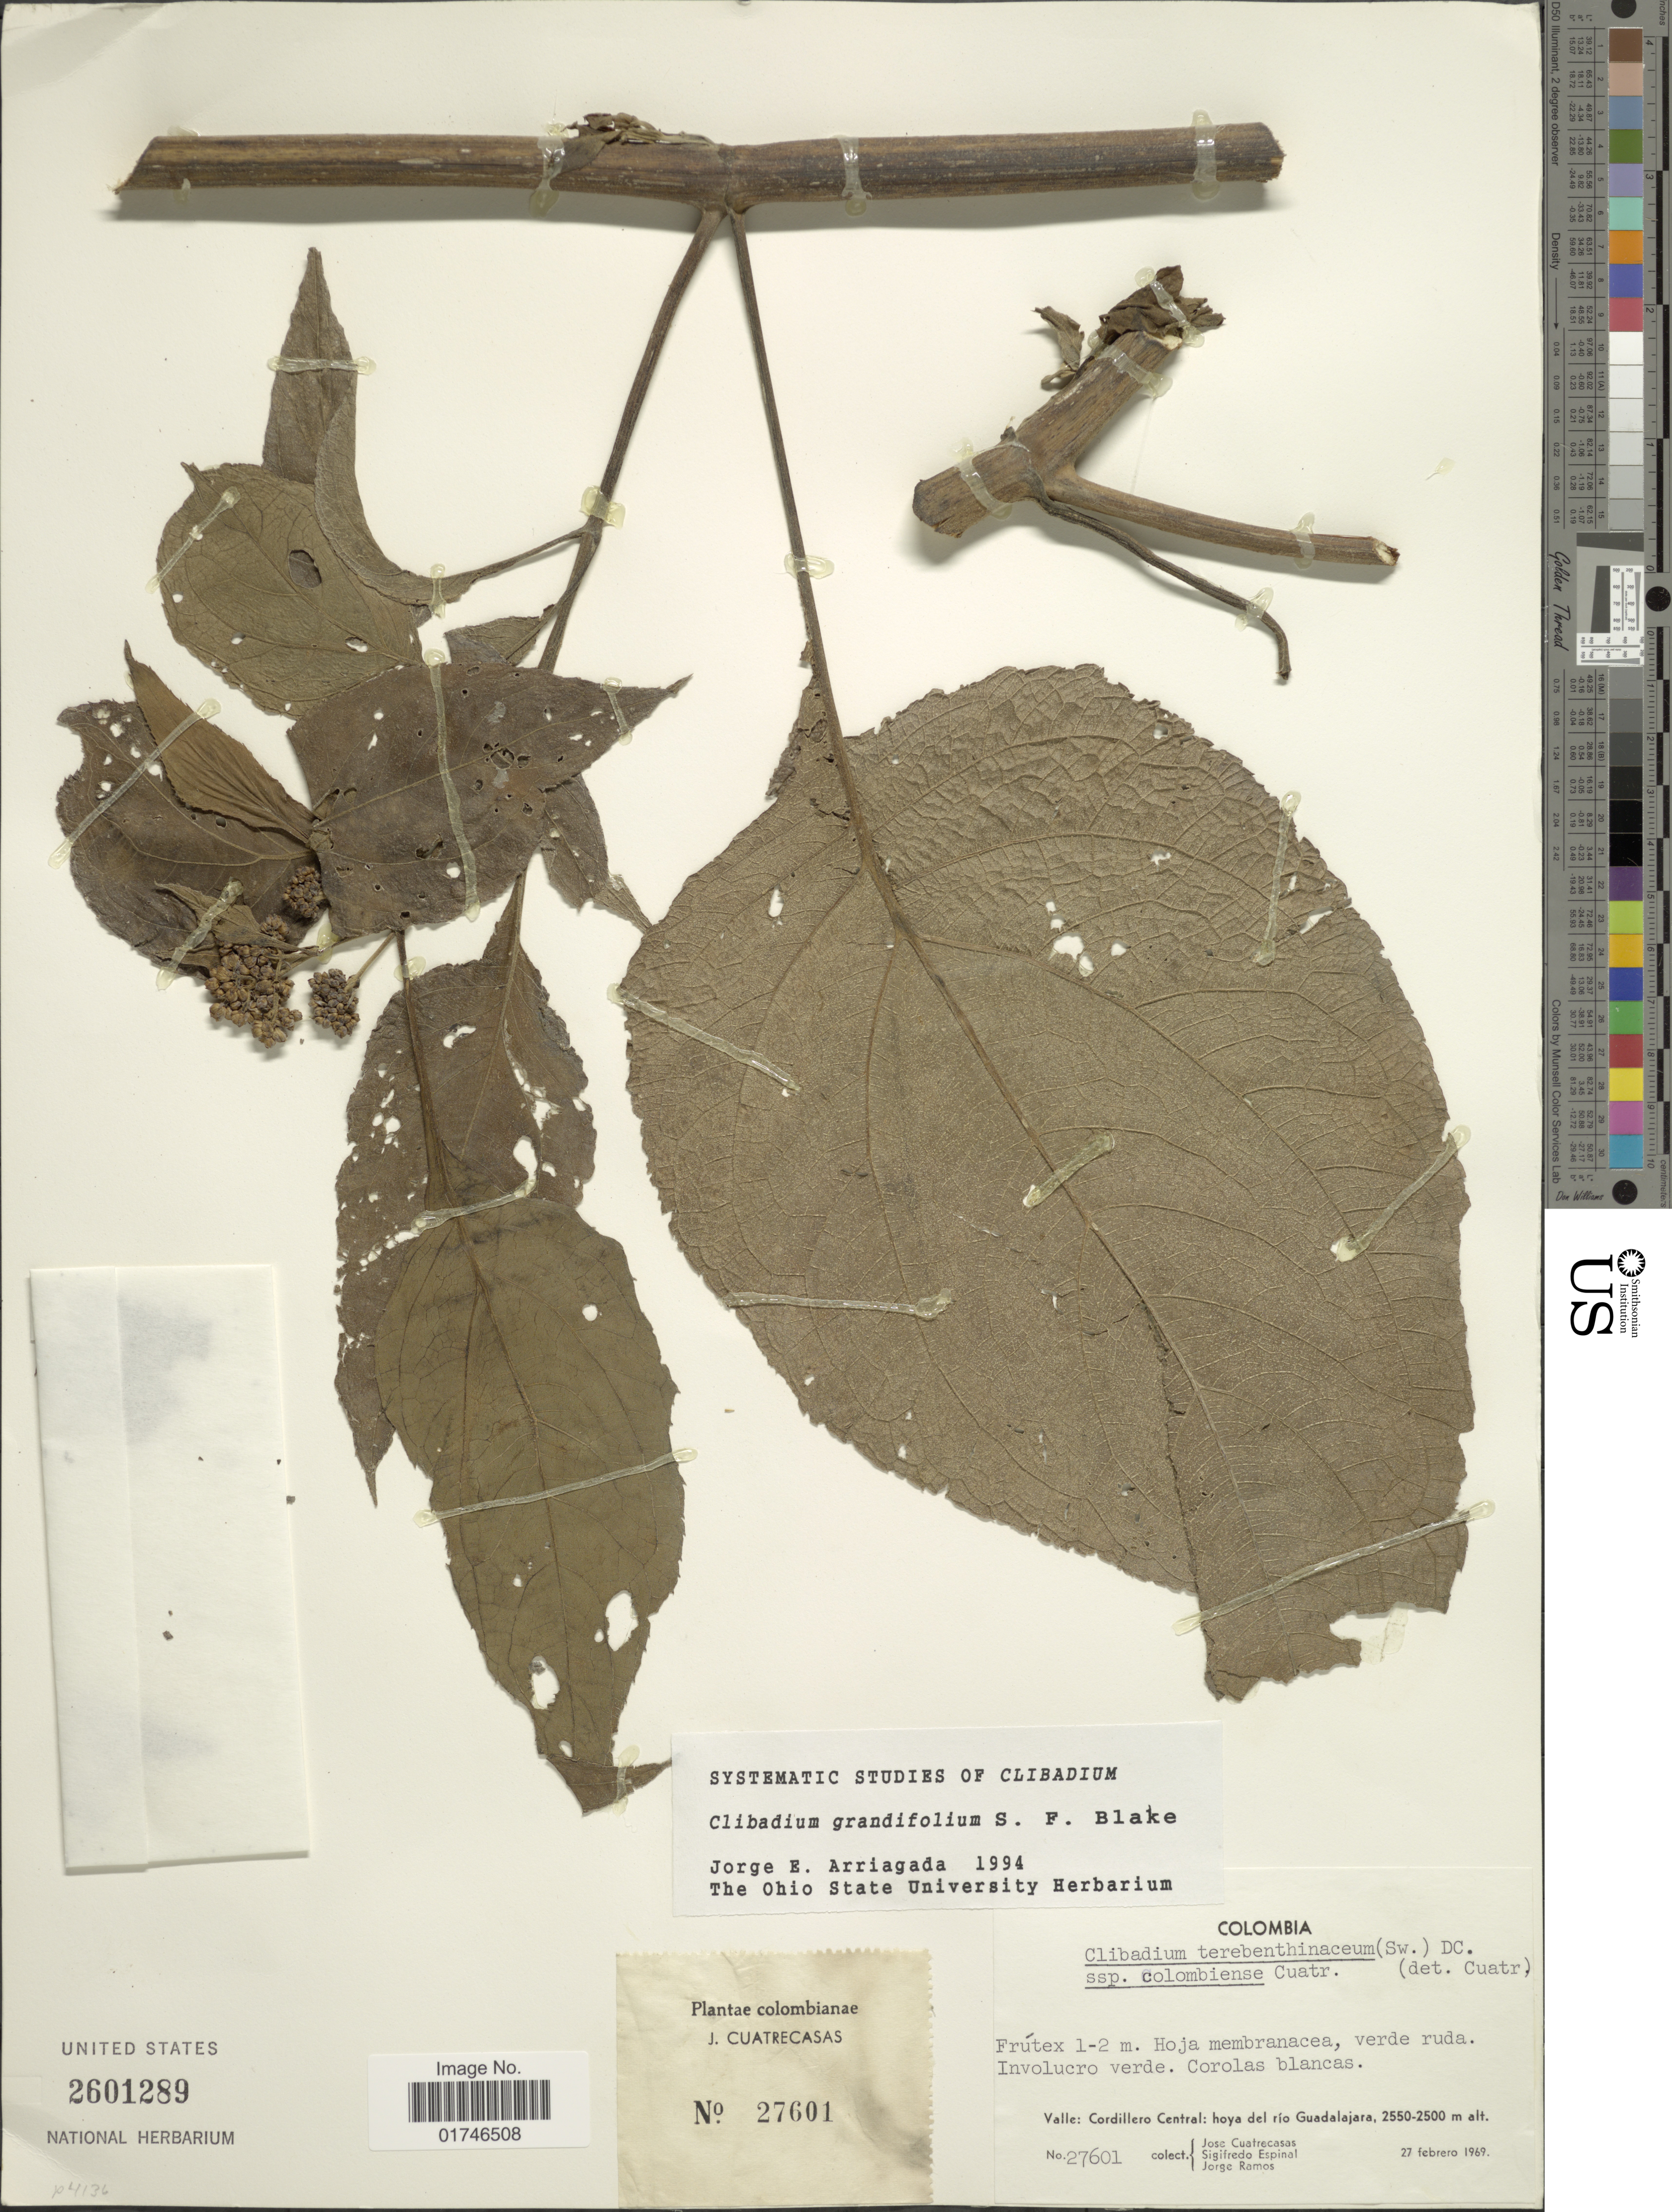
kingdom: Plantae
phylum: Tracheophyta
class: Magnoliopsida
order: Asterales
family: Asteraceae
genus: Clibadium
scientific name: Clibadium grandifolium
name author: S.F. Blake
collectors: J. Cuatrecasas, S. T. Espinal & J. Ramos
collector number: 27601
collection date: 1969-02-27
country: Colombia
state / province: Valle del Cauca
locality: Valle: Cordillera Central: hoya del rio Guadalajara.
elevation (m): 2500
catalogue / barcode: US 2601289